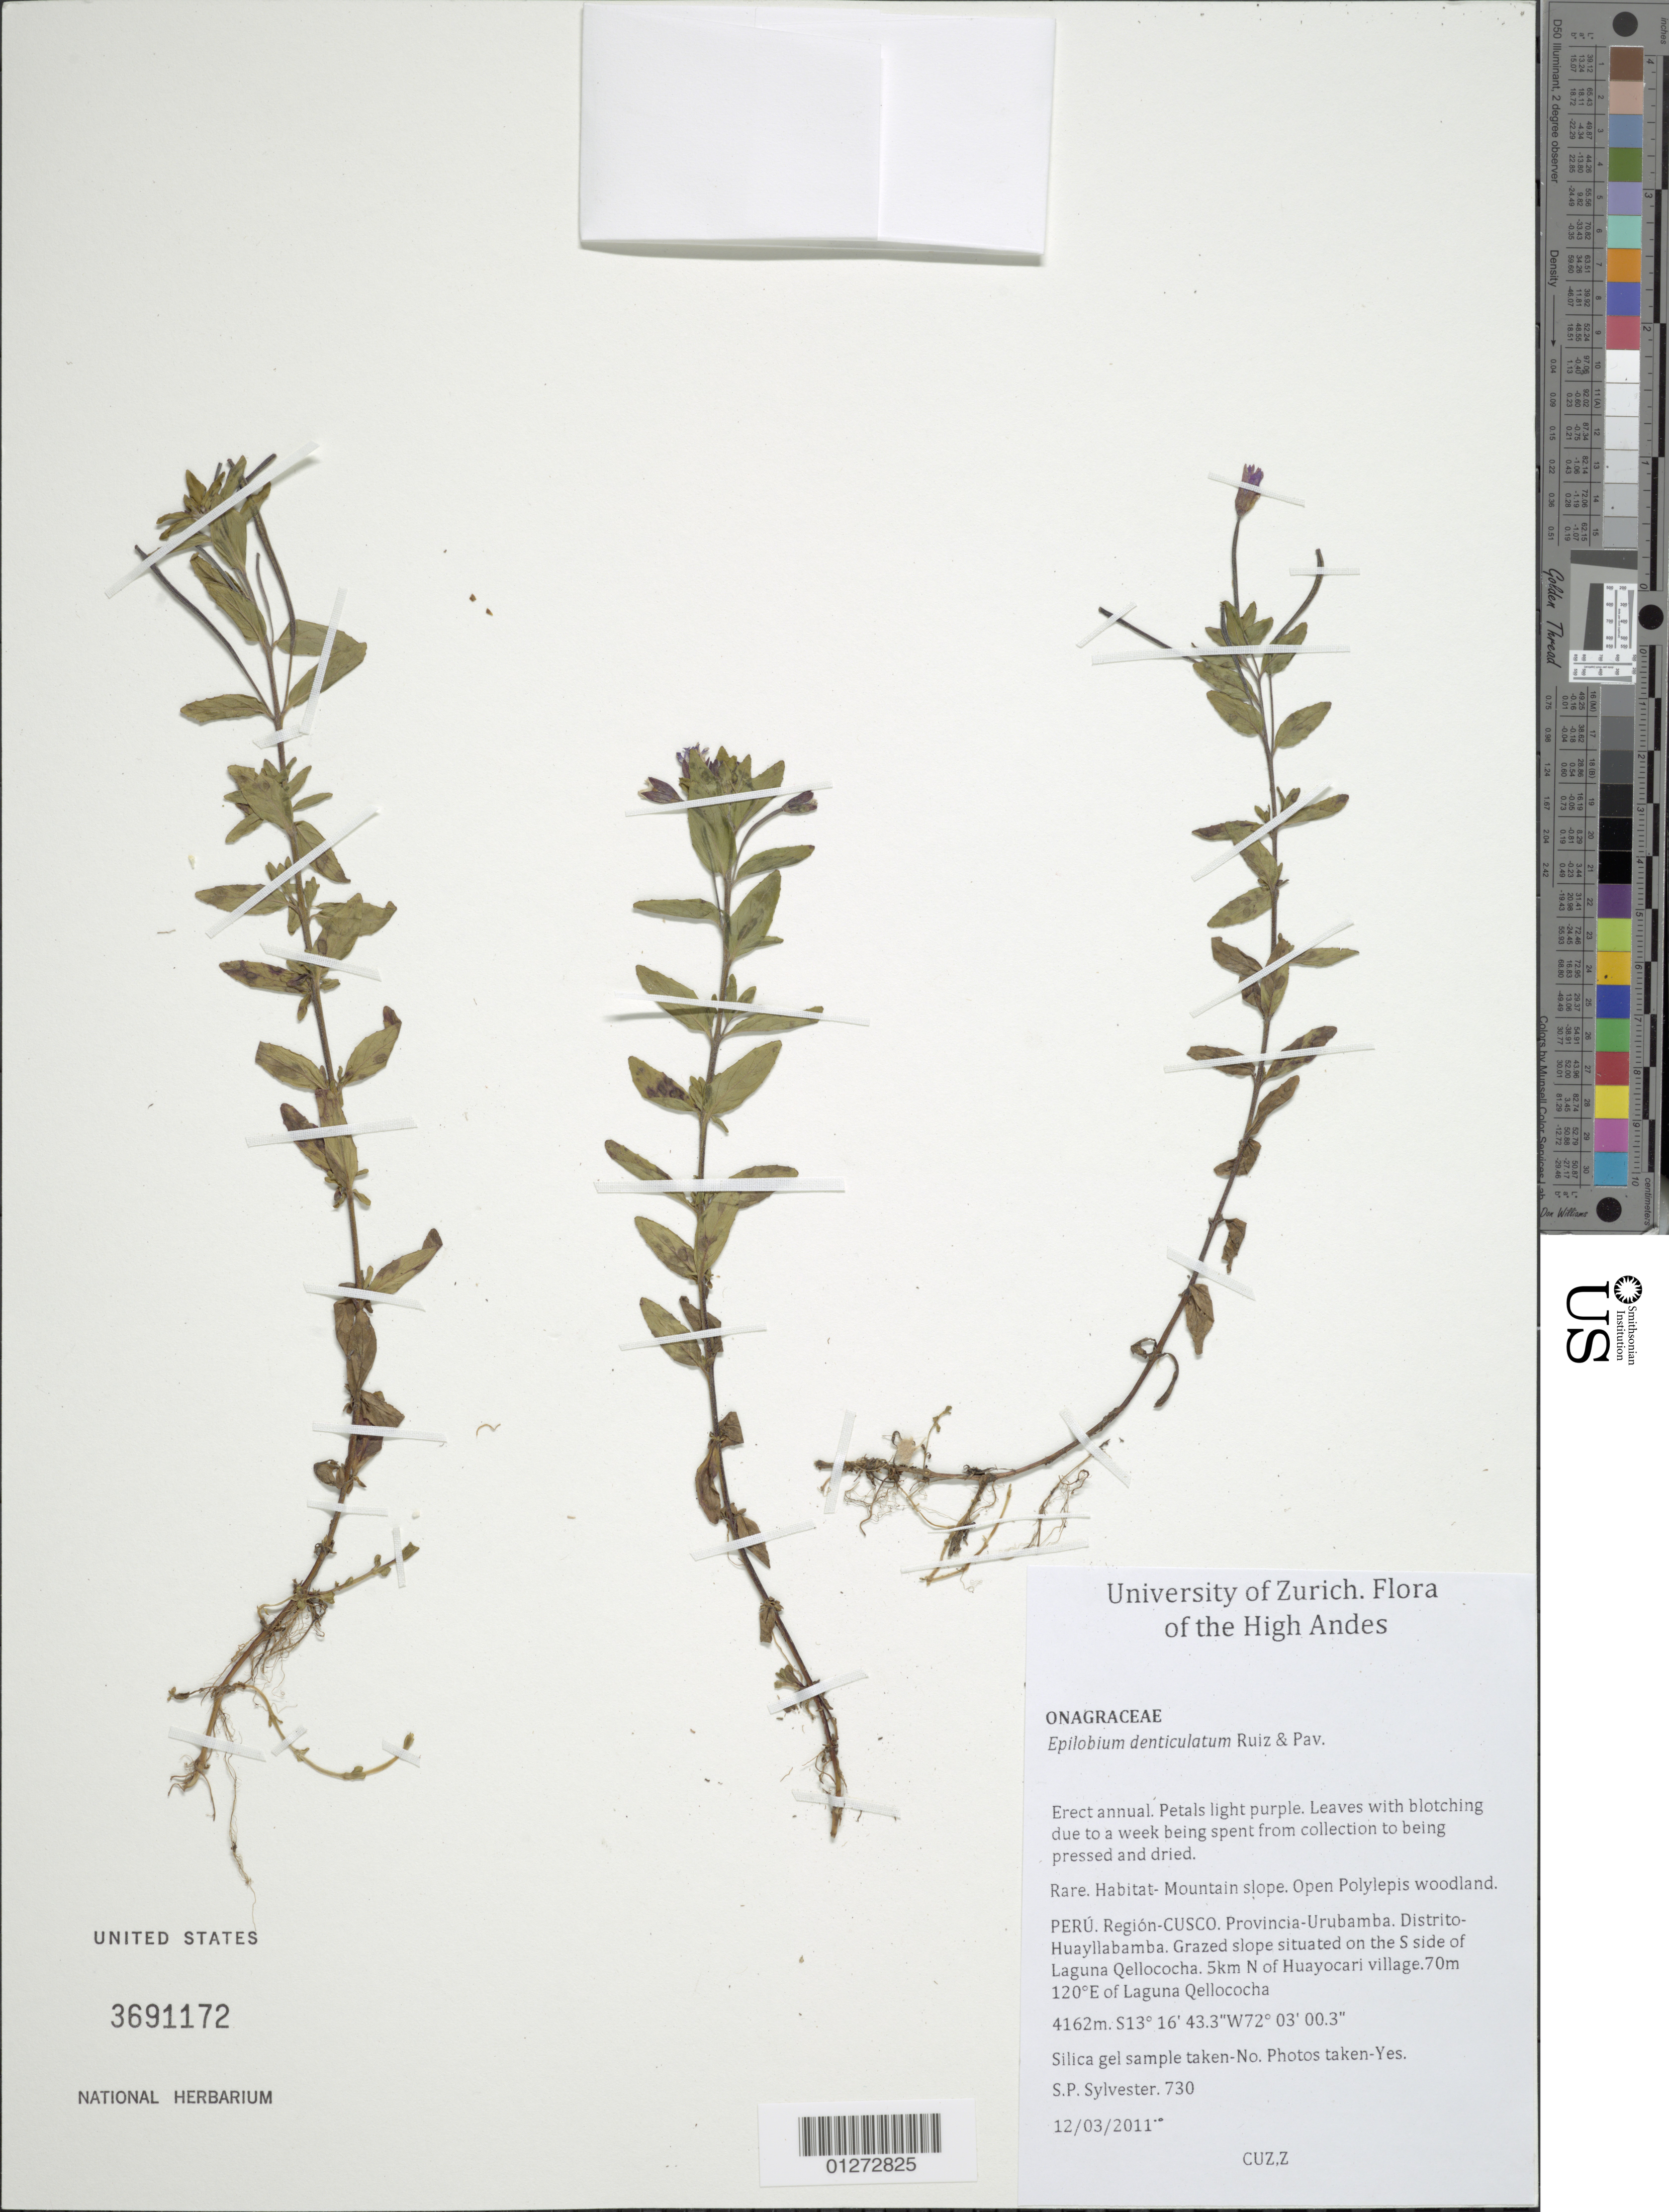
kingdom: Plantae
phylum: Tracheophyta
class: Magnoliopsida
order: Myrtales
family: Onagraceae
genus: Epilobium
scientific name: Epilobium denticulatum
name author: Ruiz & Pav.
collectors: S. P. Sylvester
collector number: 730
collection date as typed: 12/03/2011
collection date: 2011-03-12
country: Peru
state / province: Cusco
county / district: Urubamba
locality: Grazed slope situated on the S side of Laguna Qellococha, 5 km N of Huayocari village, 70 m 120 degrees E of Laguna Qellococha. Huayllabamba Dist.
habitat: Woodland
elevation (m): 4162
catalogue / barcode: US 3691172